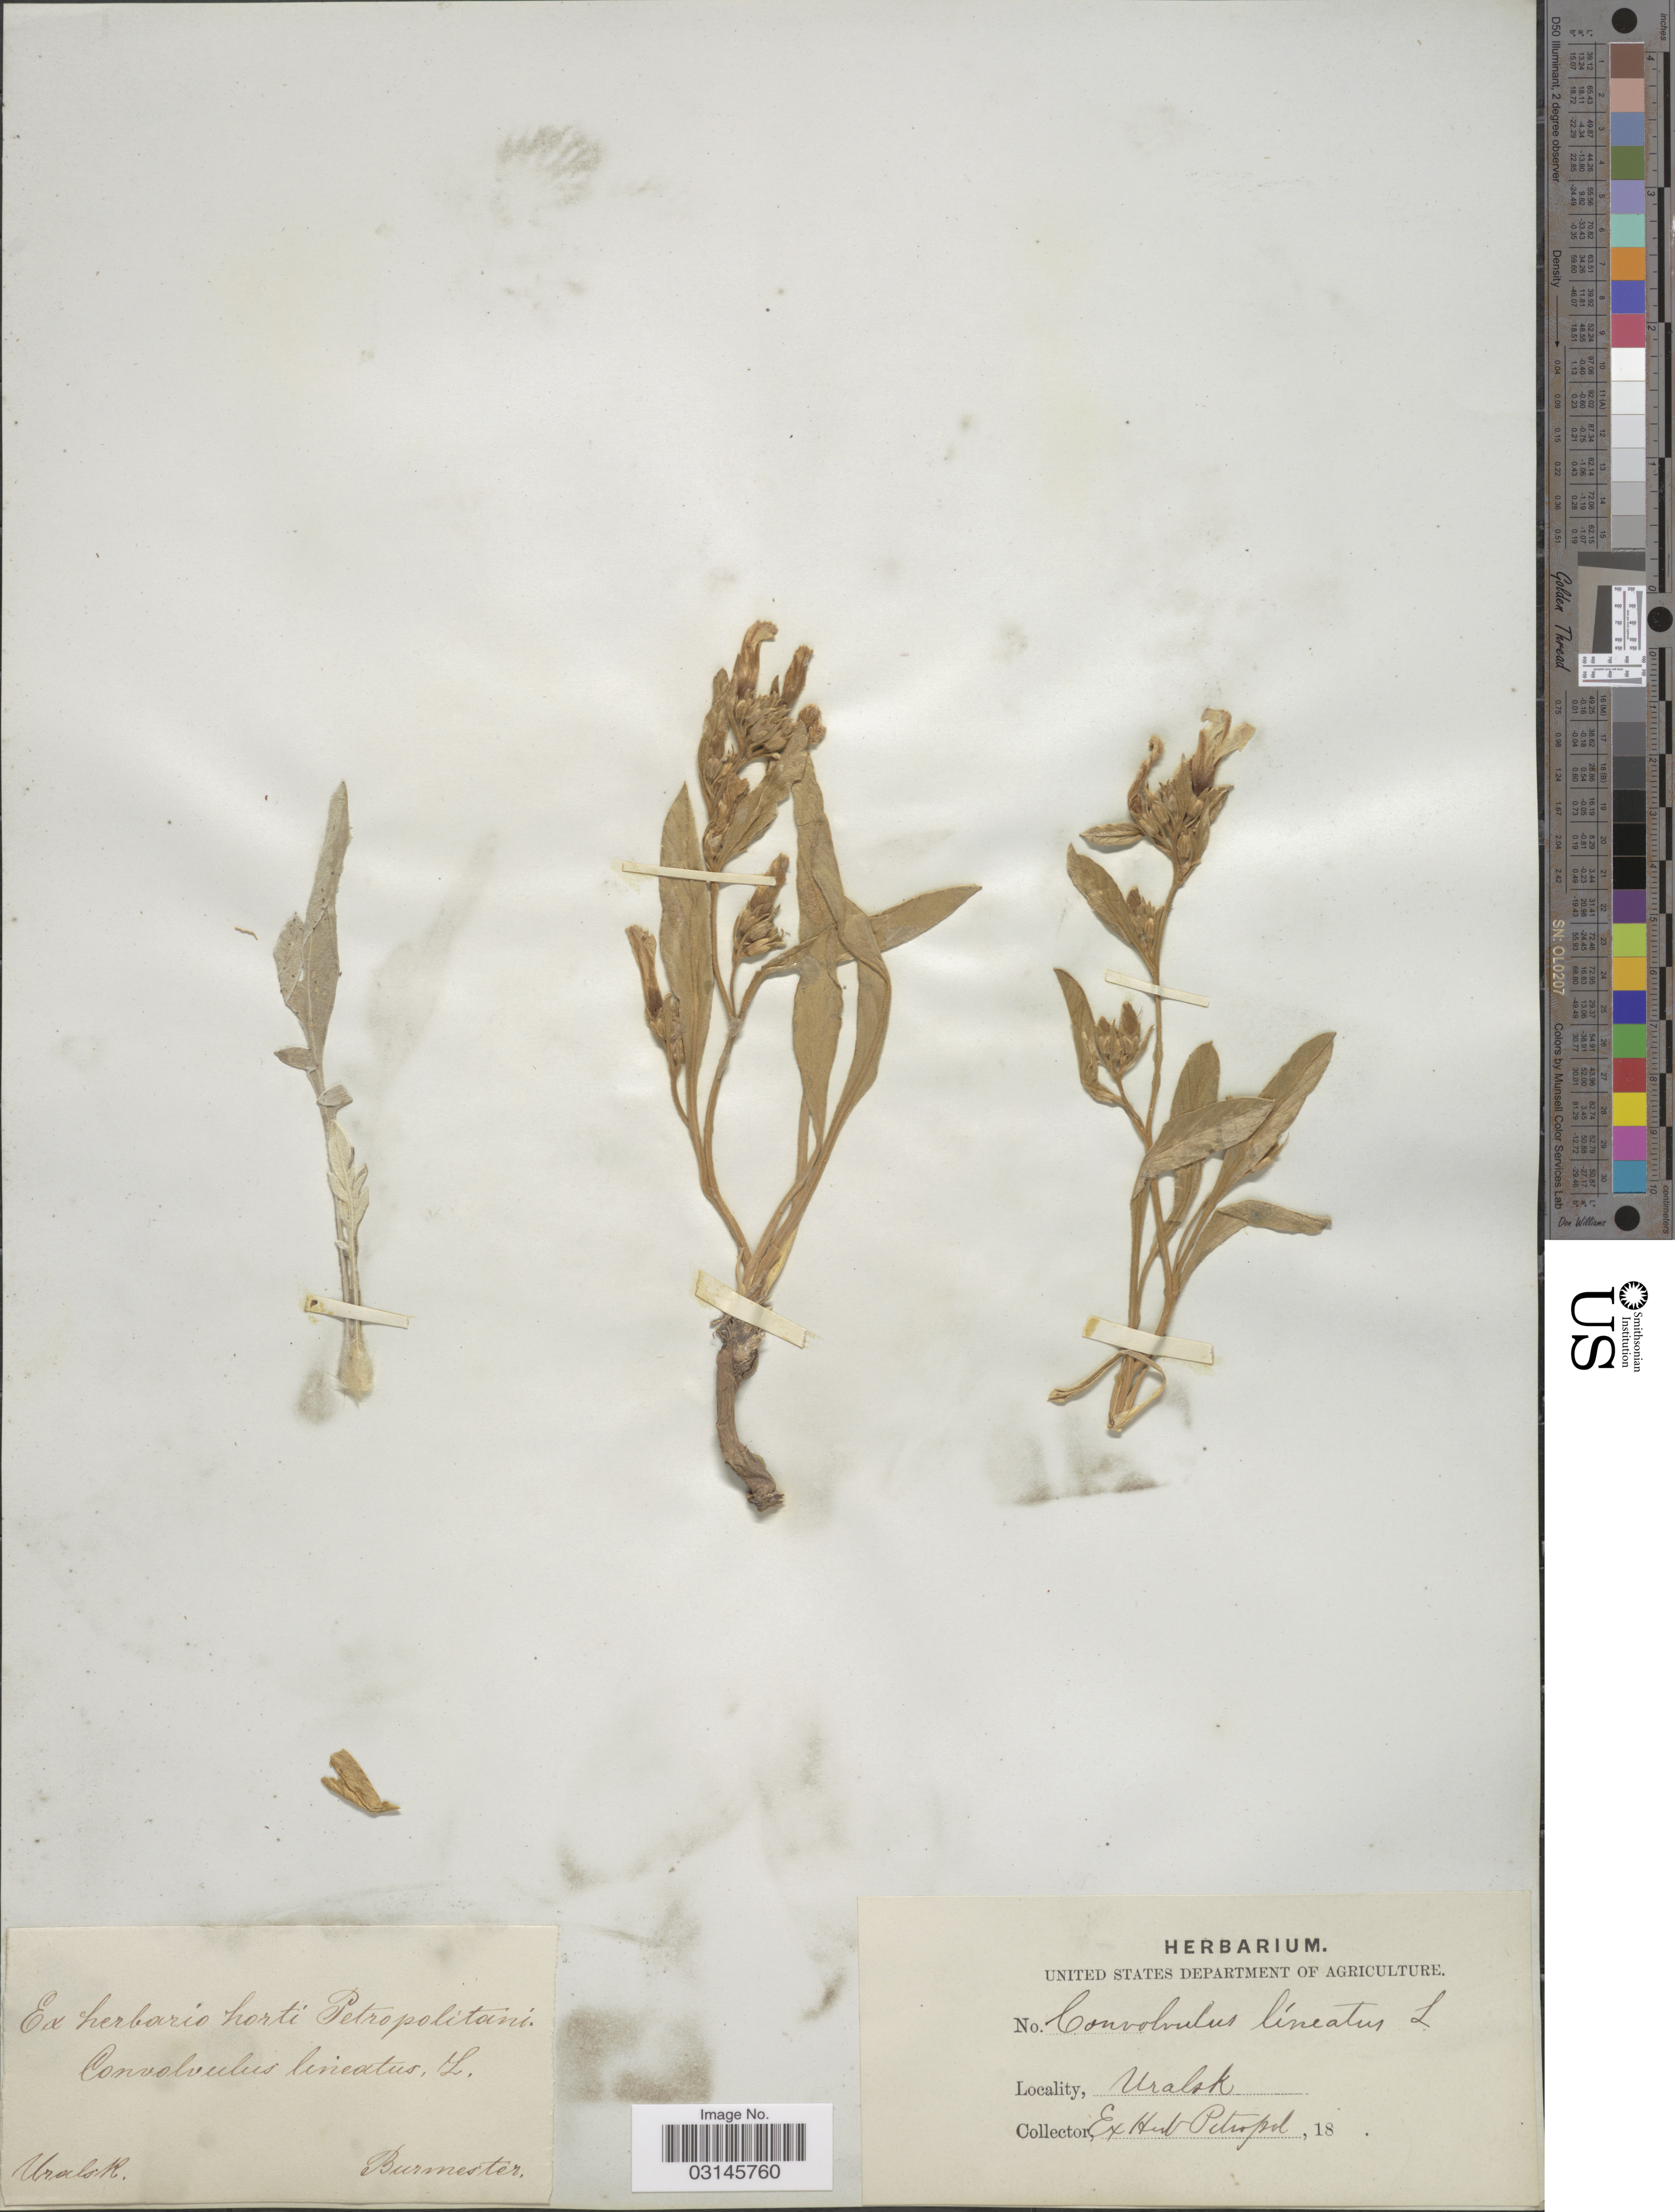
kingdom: Plantae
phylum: Tracheophyta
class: Magnoliopsida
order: Solanales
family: Convolvulaceae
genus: Convolvulus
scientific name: Convolvulus lineatus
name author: L.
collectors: Burmester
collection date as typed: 18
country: Russian Federation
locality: Uralsk.